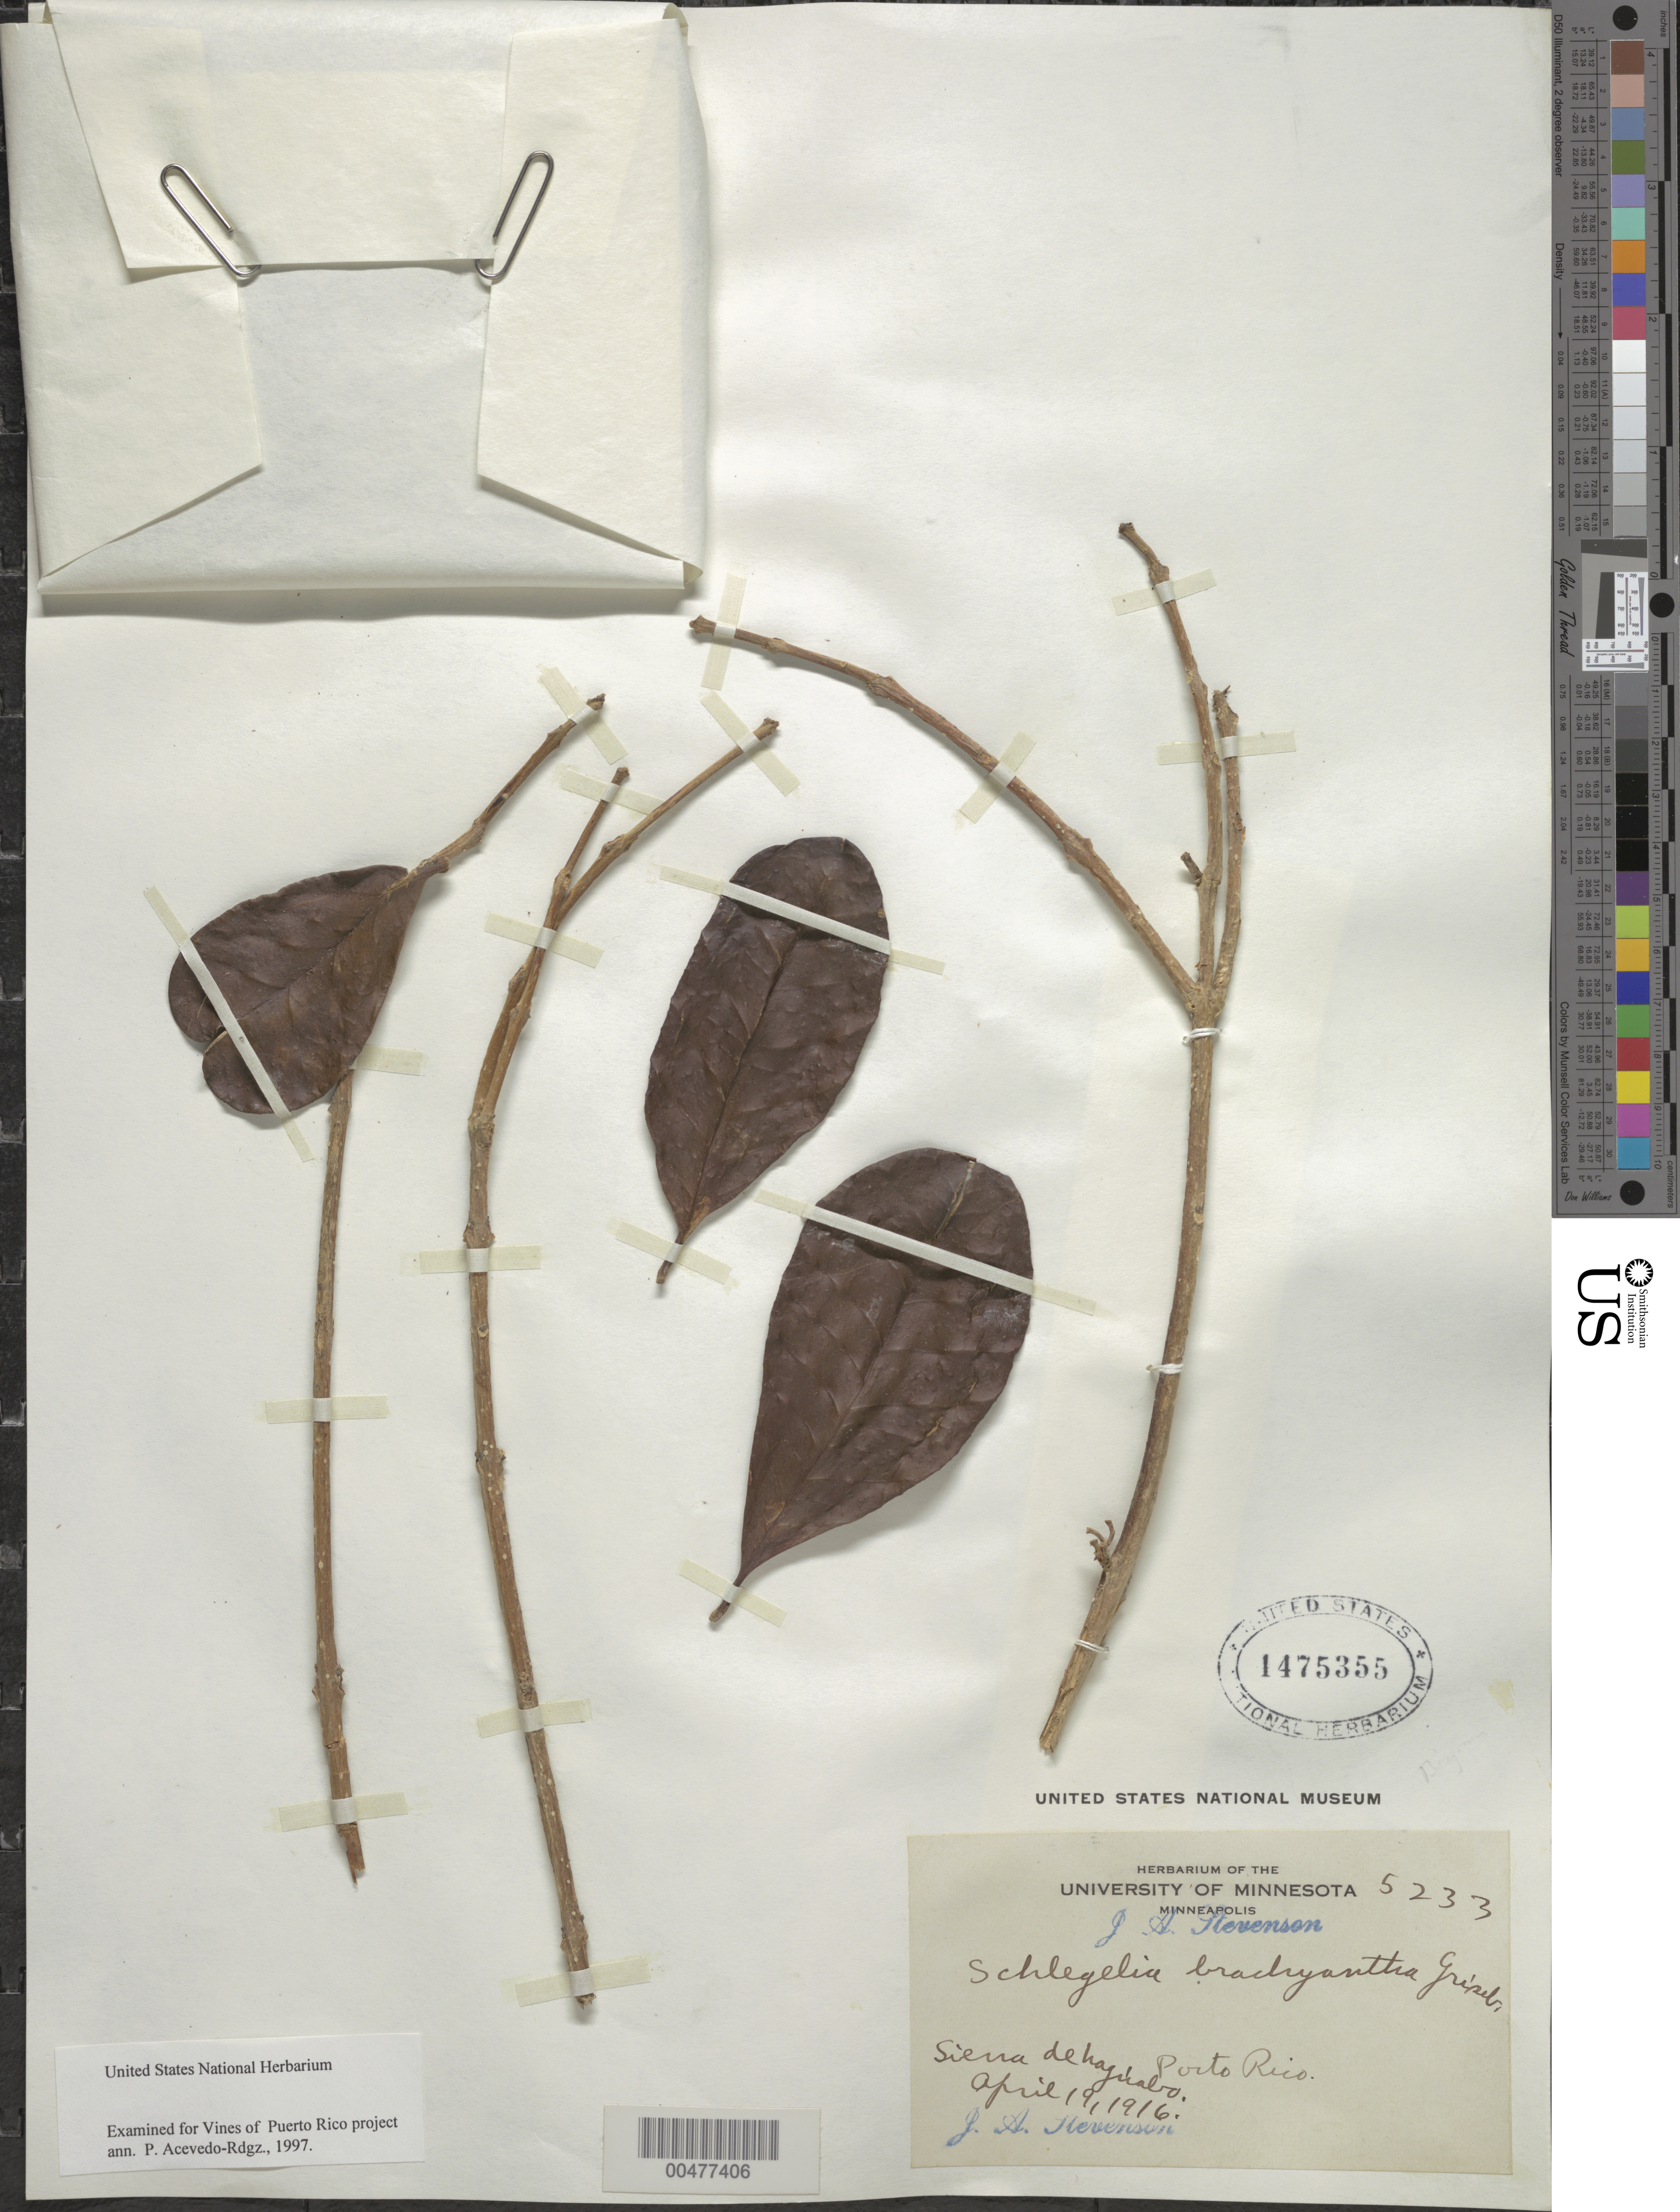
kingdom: Plantae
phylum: Tracheophyta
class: Magnoliopsida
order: Lamiales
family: Schlegeliaceae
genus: Schlegelia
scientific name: Schlegelia brachyantha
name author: Griseb.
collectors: J. Stevenson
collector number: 5233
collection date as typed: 19 Apr 1916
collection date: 1916-04-19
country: Puerto Rico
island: Greater Antilles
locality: Sierra de Hajuabo.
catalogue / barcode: US 1475355